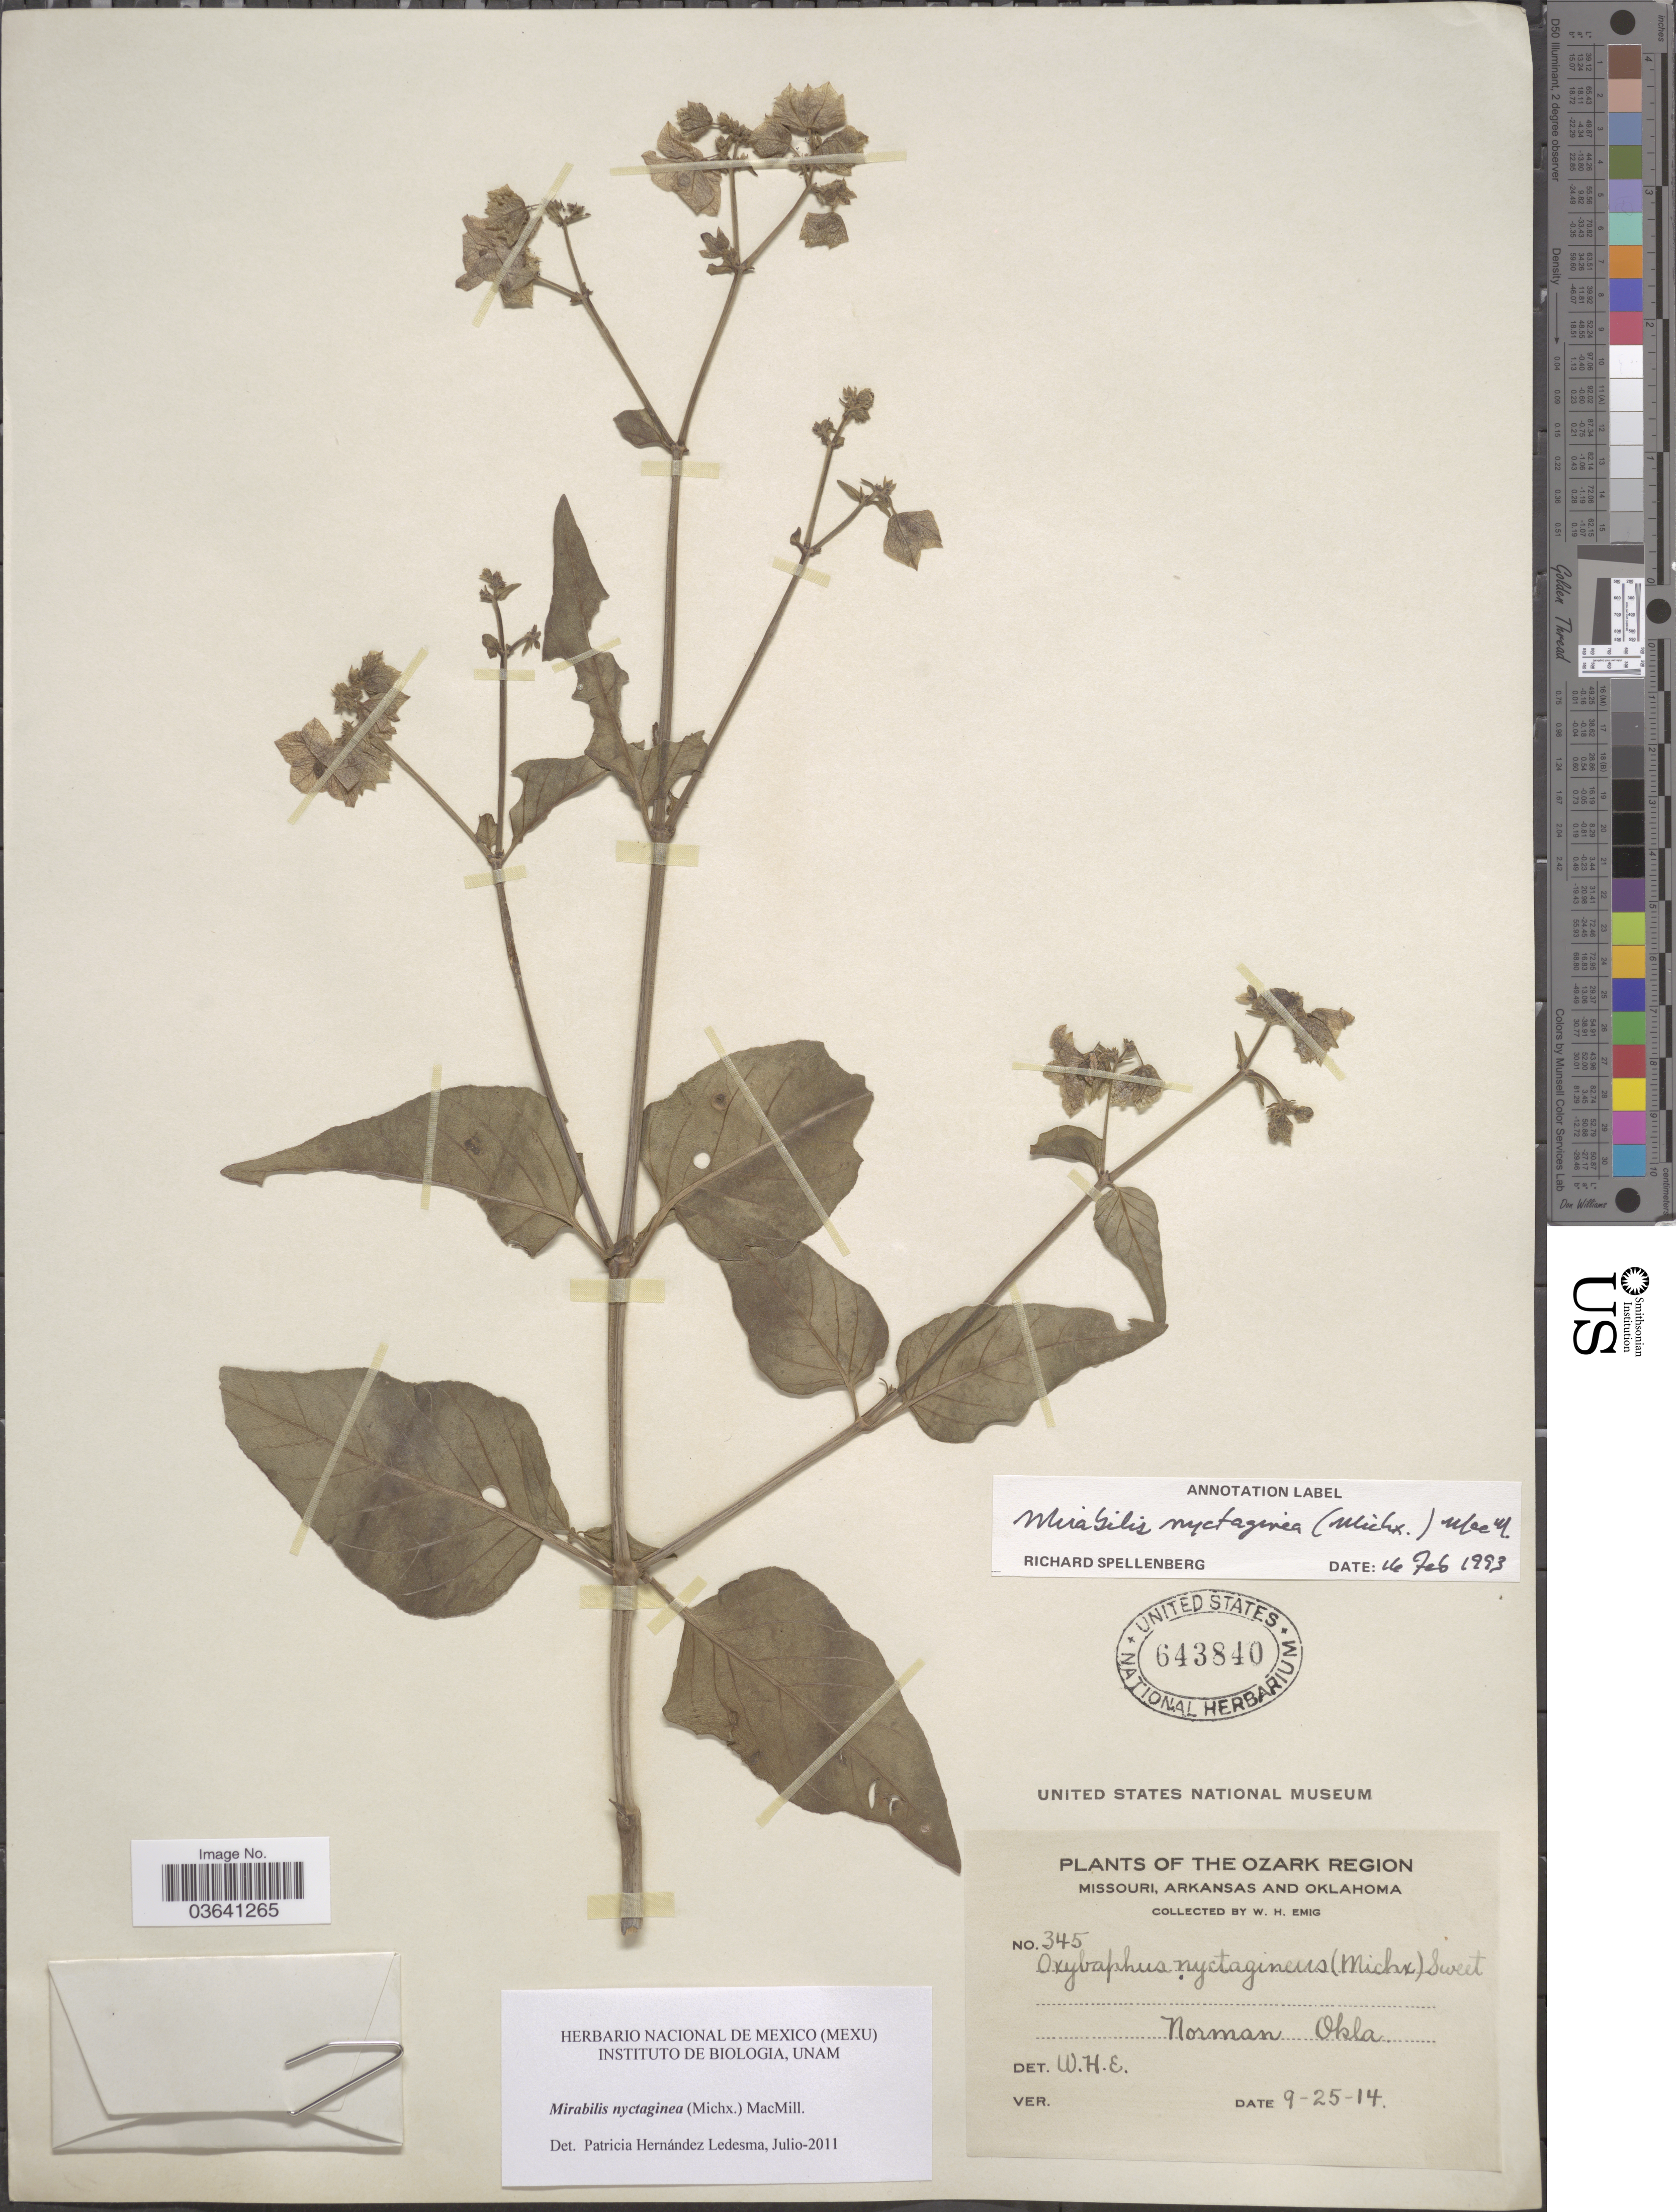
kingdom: Plantae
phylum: Tracheophyta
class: Magnoliopsida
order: Caryophyllales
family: Nyctaginaceae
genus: Mirabilis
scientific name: Mirabilis nyctaginea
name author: (Michx.) MacMill.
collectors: W. H. Emig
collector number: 345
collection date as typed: Transcribed d/m/y: 25/9/14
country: United States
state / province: Oklahoma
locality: The Ozark Region. Norman.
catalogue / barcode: US 643840